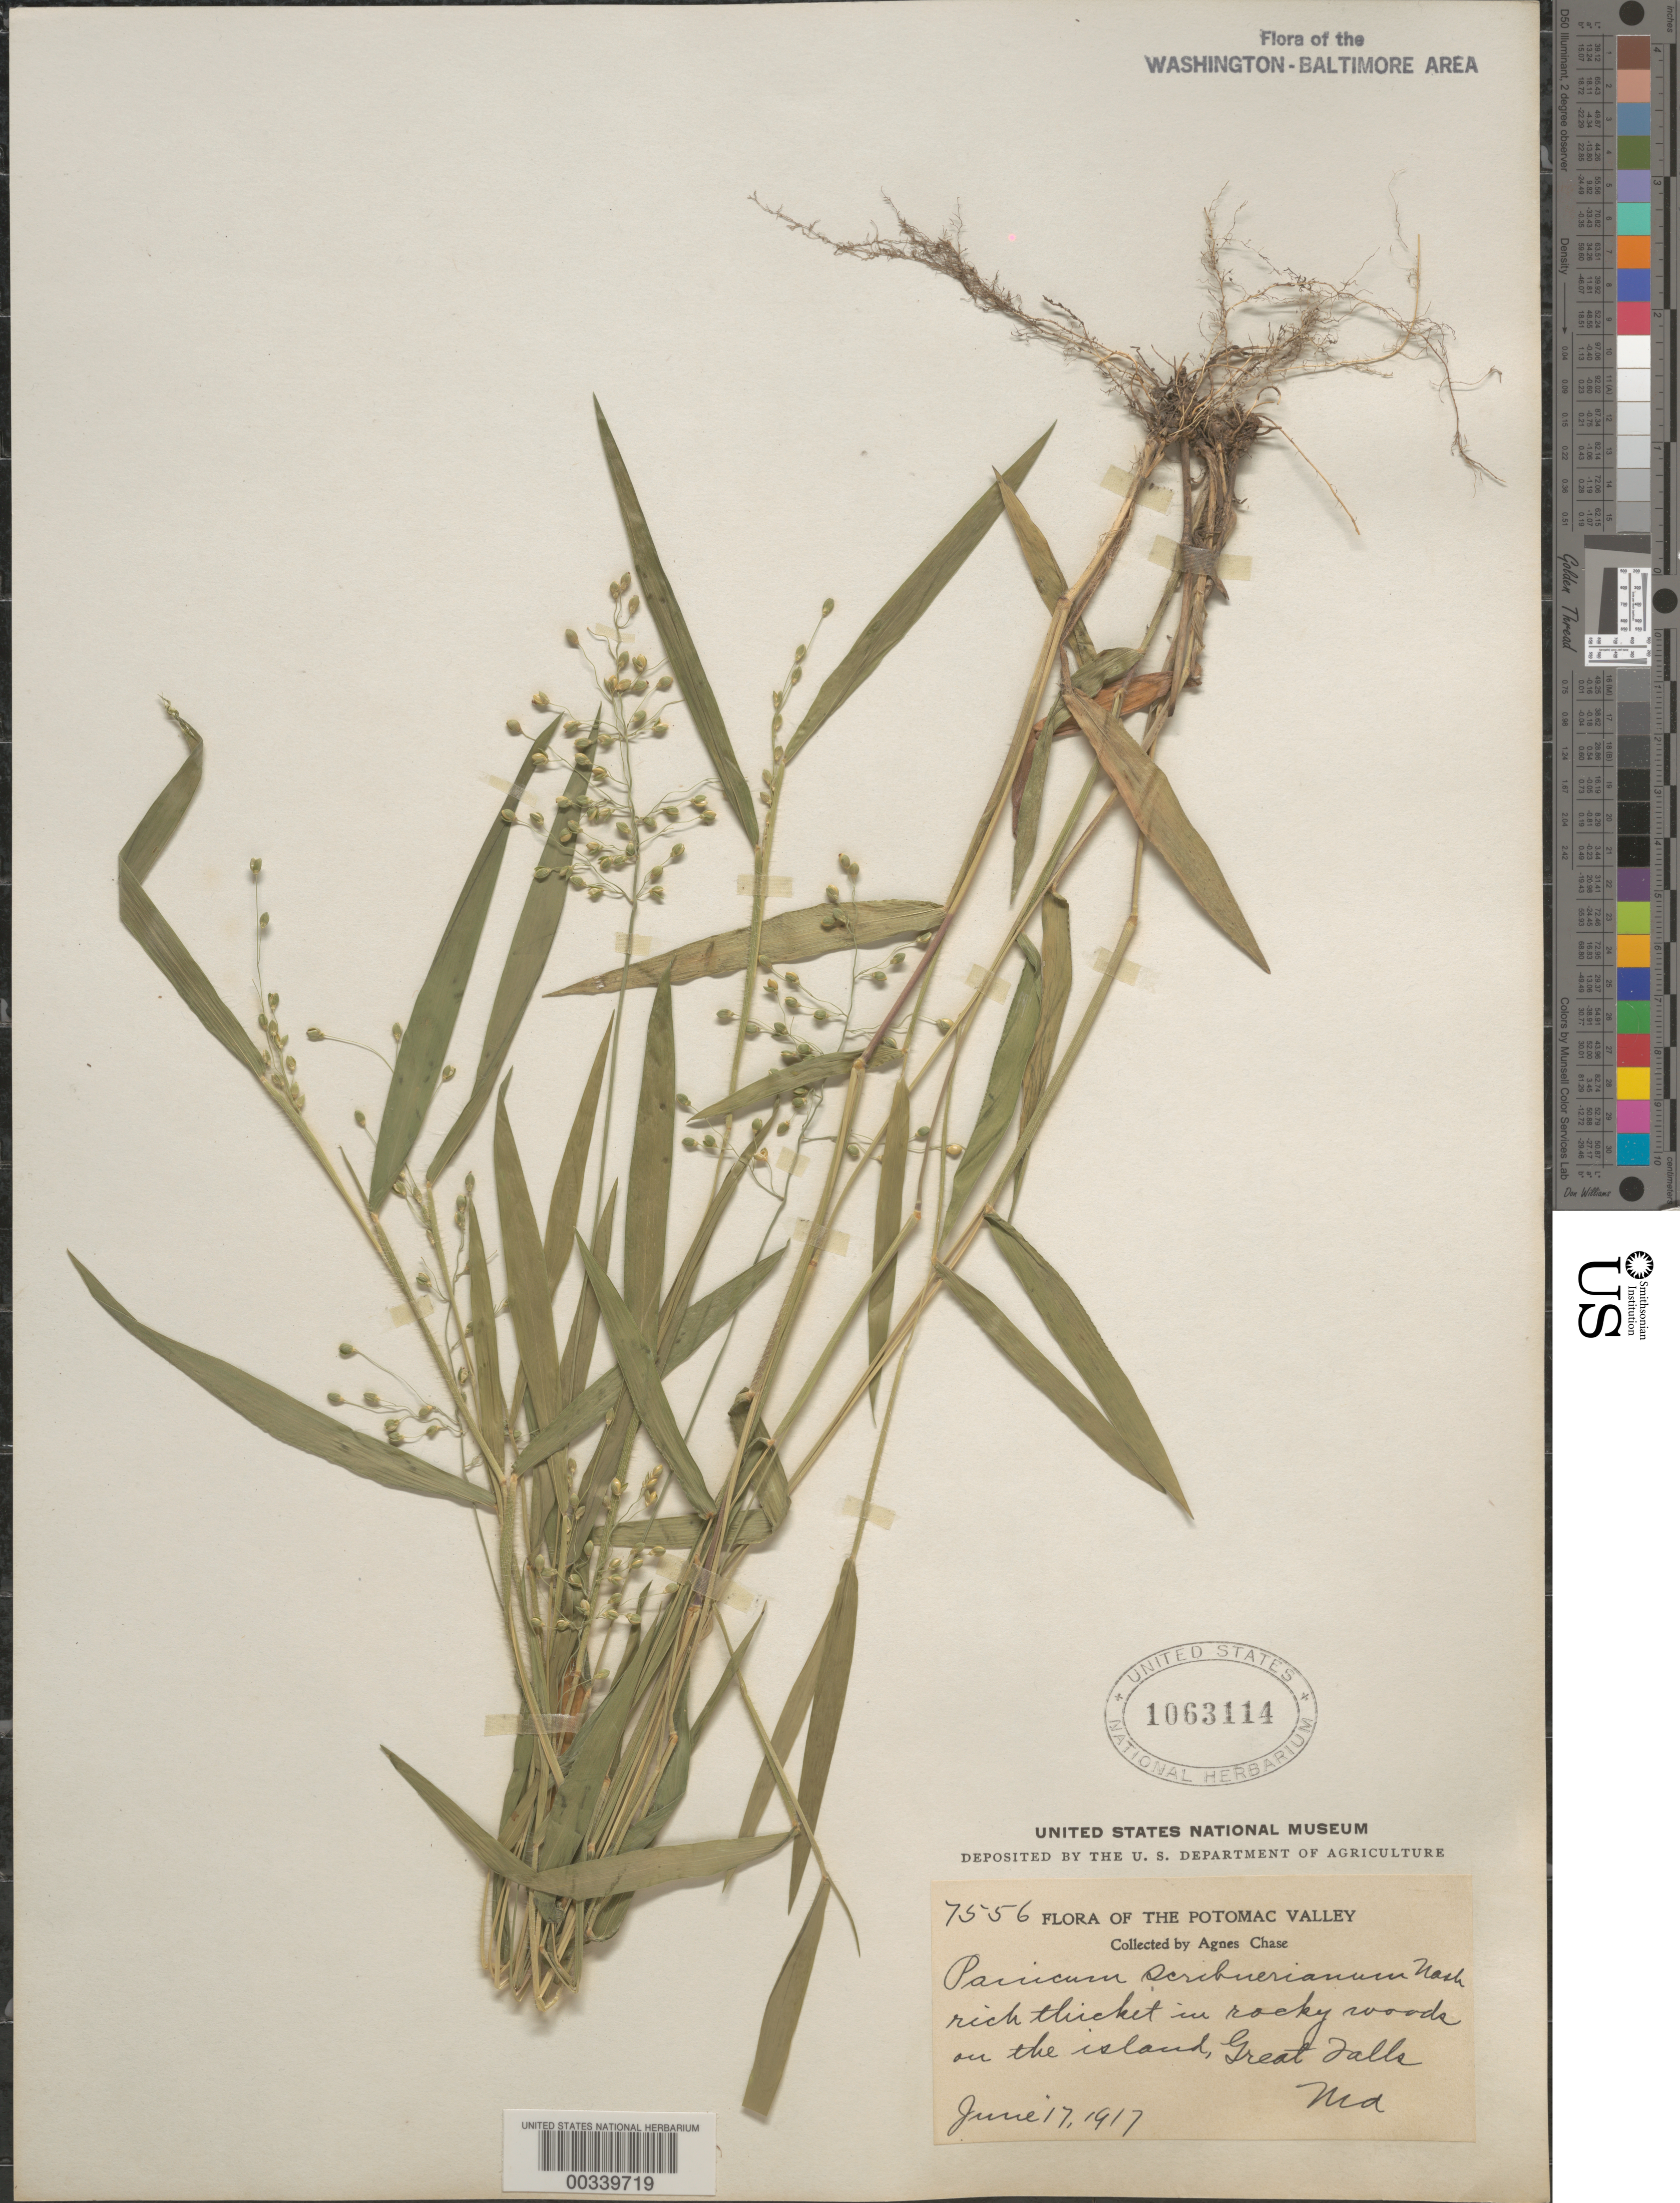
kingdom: Plantae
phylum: Tracheophyta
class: Liliopsida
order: Poales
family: Poaceae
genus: Dichanthelium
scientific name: Dichanthelium oligosanthes var. scribnerianum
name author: (Nash) Gould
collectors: A. Chase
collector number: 7556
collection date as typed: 17 Jun 1917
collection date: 1917-06-17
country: United States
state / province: Maryland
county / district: Montgomery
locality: Great Falls C. & O. Canal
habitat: Rich thicket, rocky woods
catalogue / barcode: US 1063114